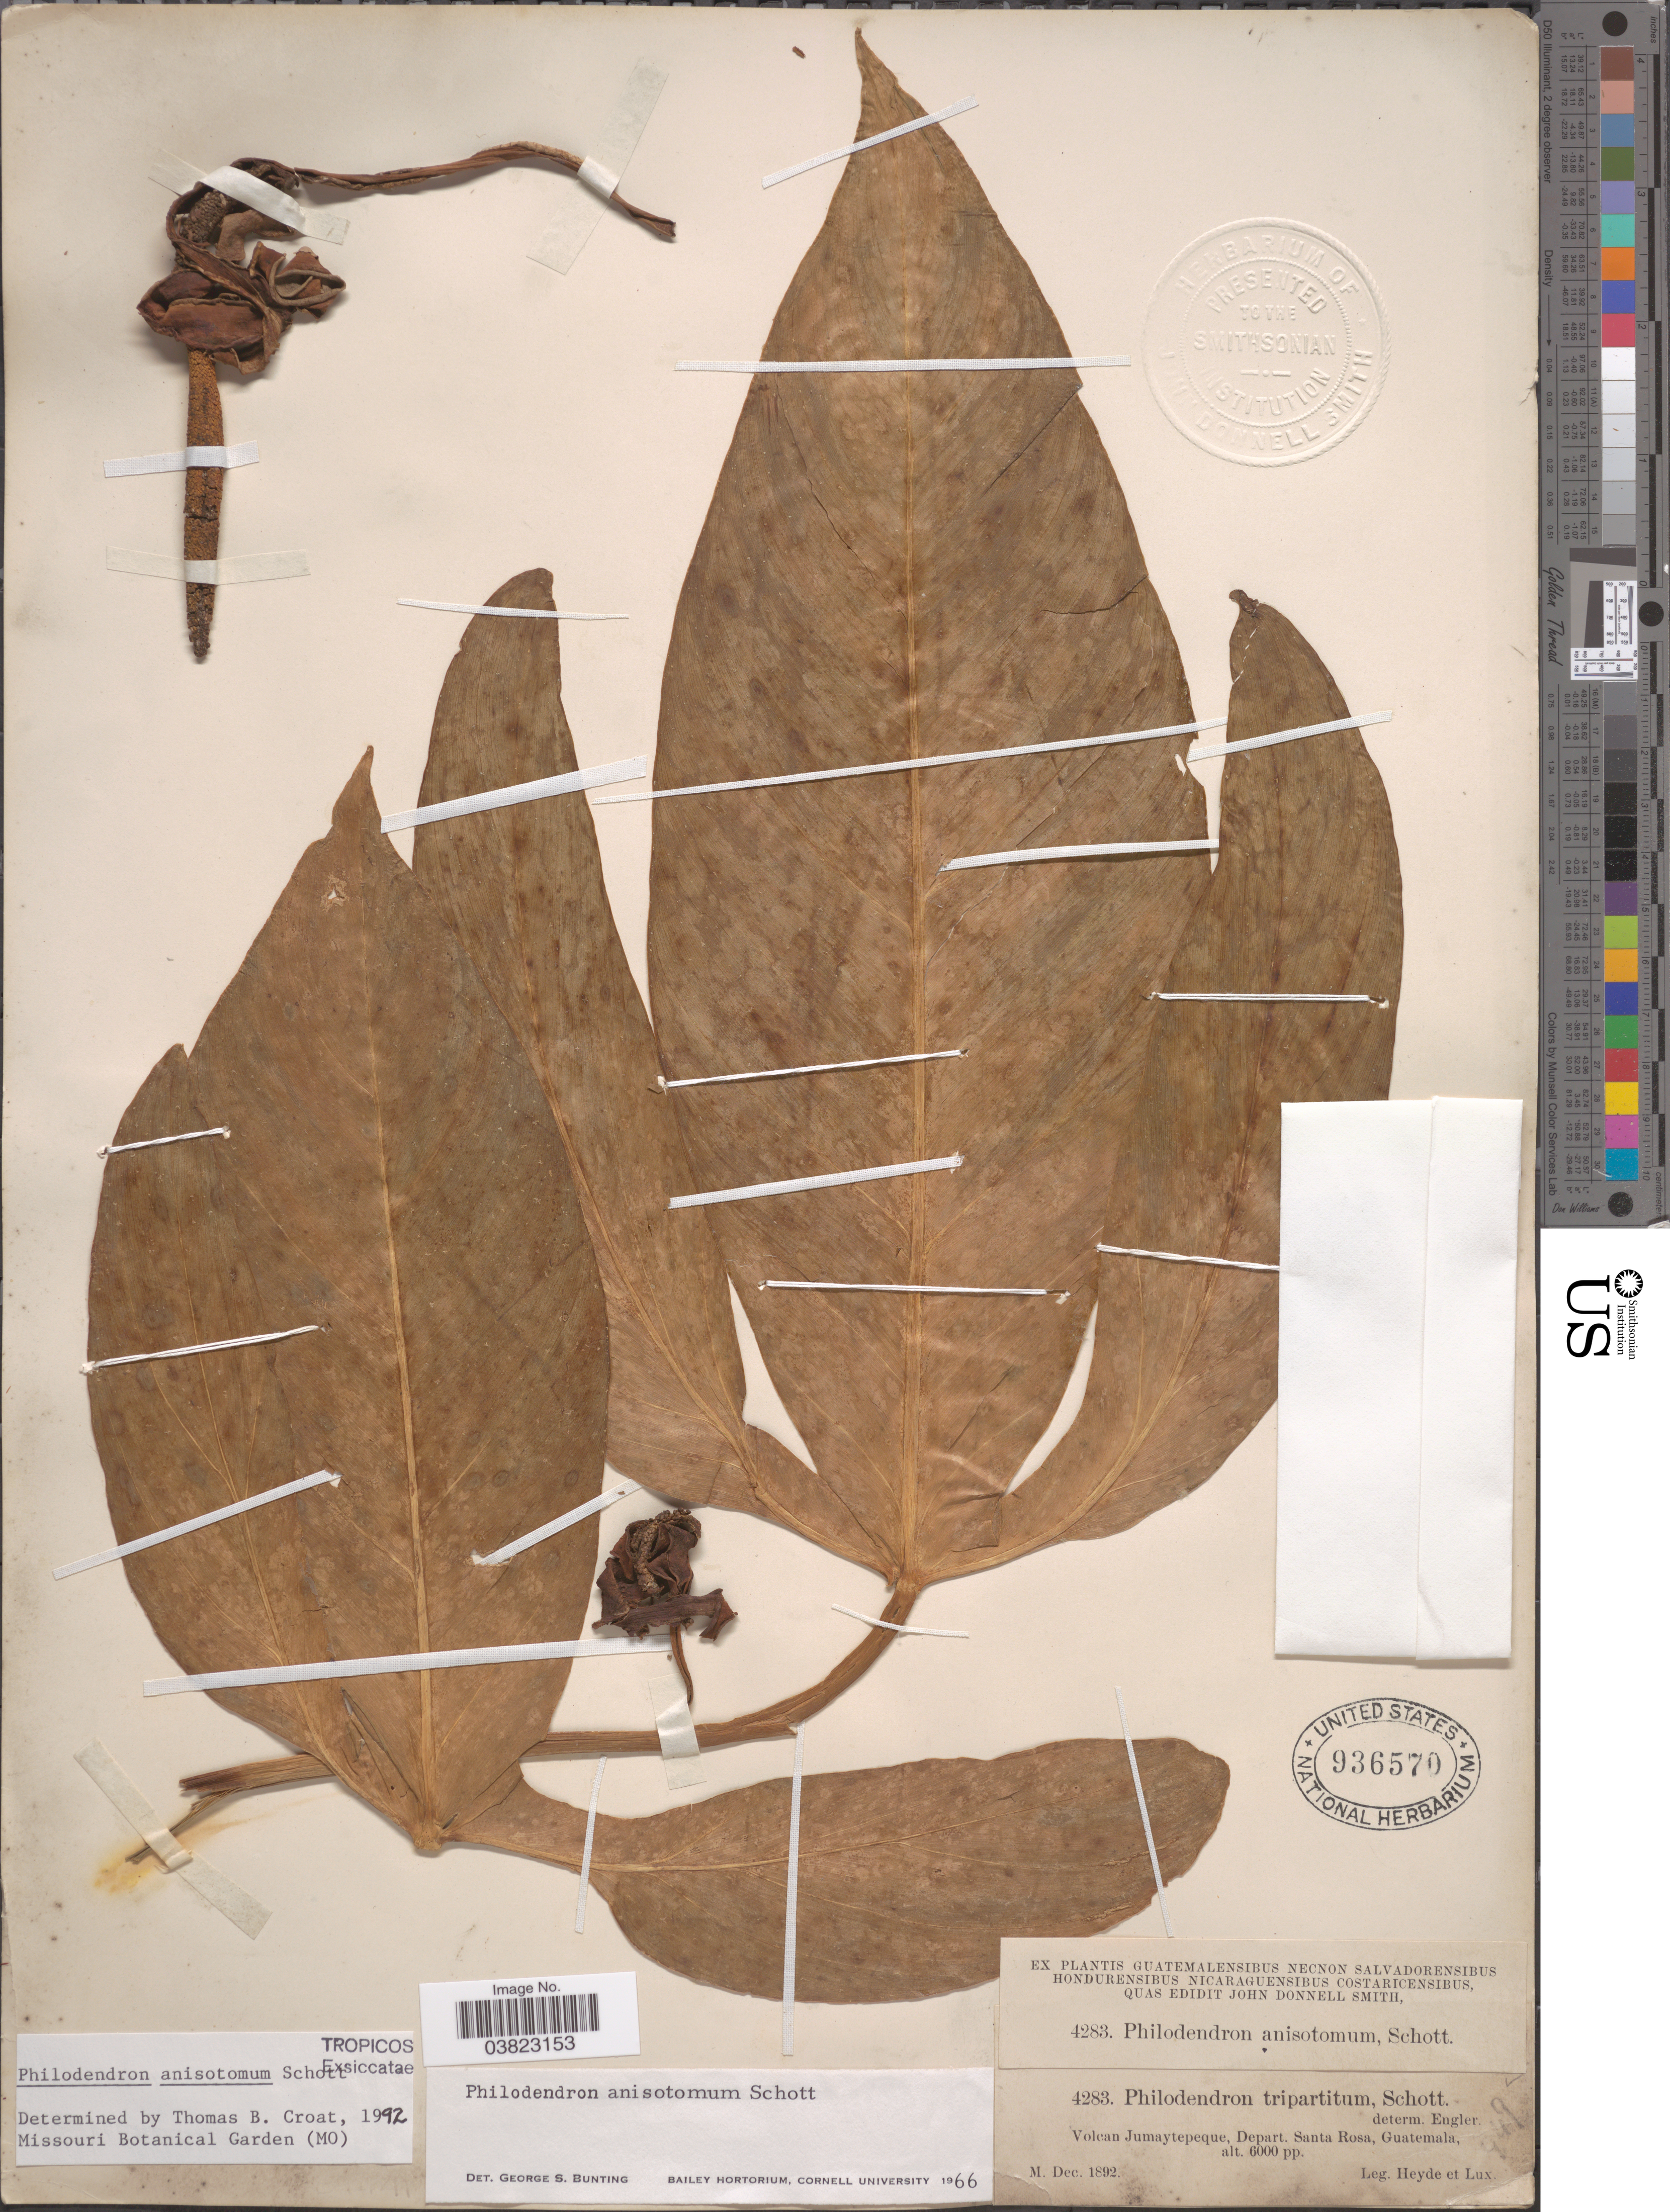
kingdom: Plantae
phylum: Tracheophyta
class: Liliopsida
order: Alismatales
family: Araceae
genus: Philodendron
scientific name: Philodendron anisotomum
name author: Schott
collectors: Heyde & Lux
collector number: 4283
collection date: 1892-12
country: Guatemala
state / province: Santa Rosa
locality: Volcan Jumaytepeque, Depart. Santa Rosa.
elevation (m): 1829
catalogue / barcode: US 936570